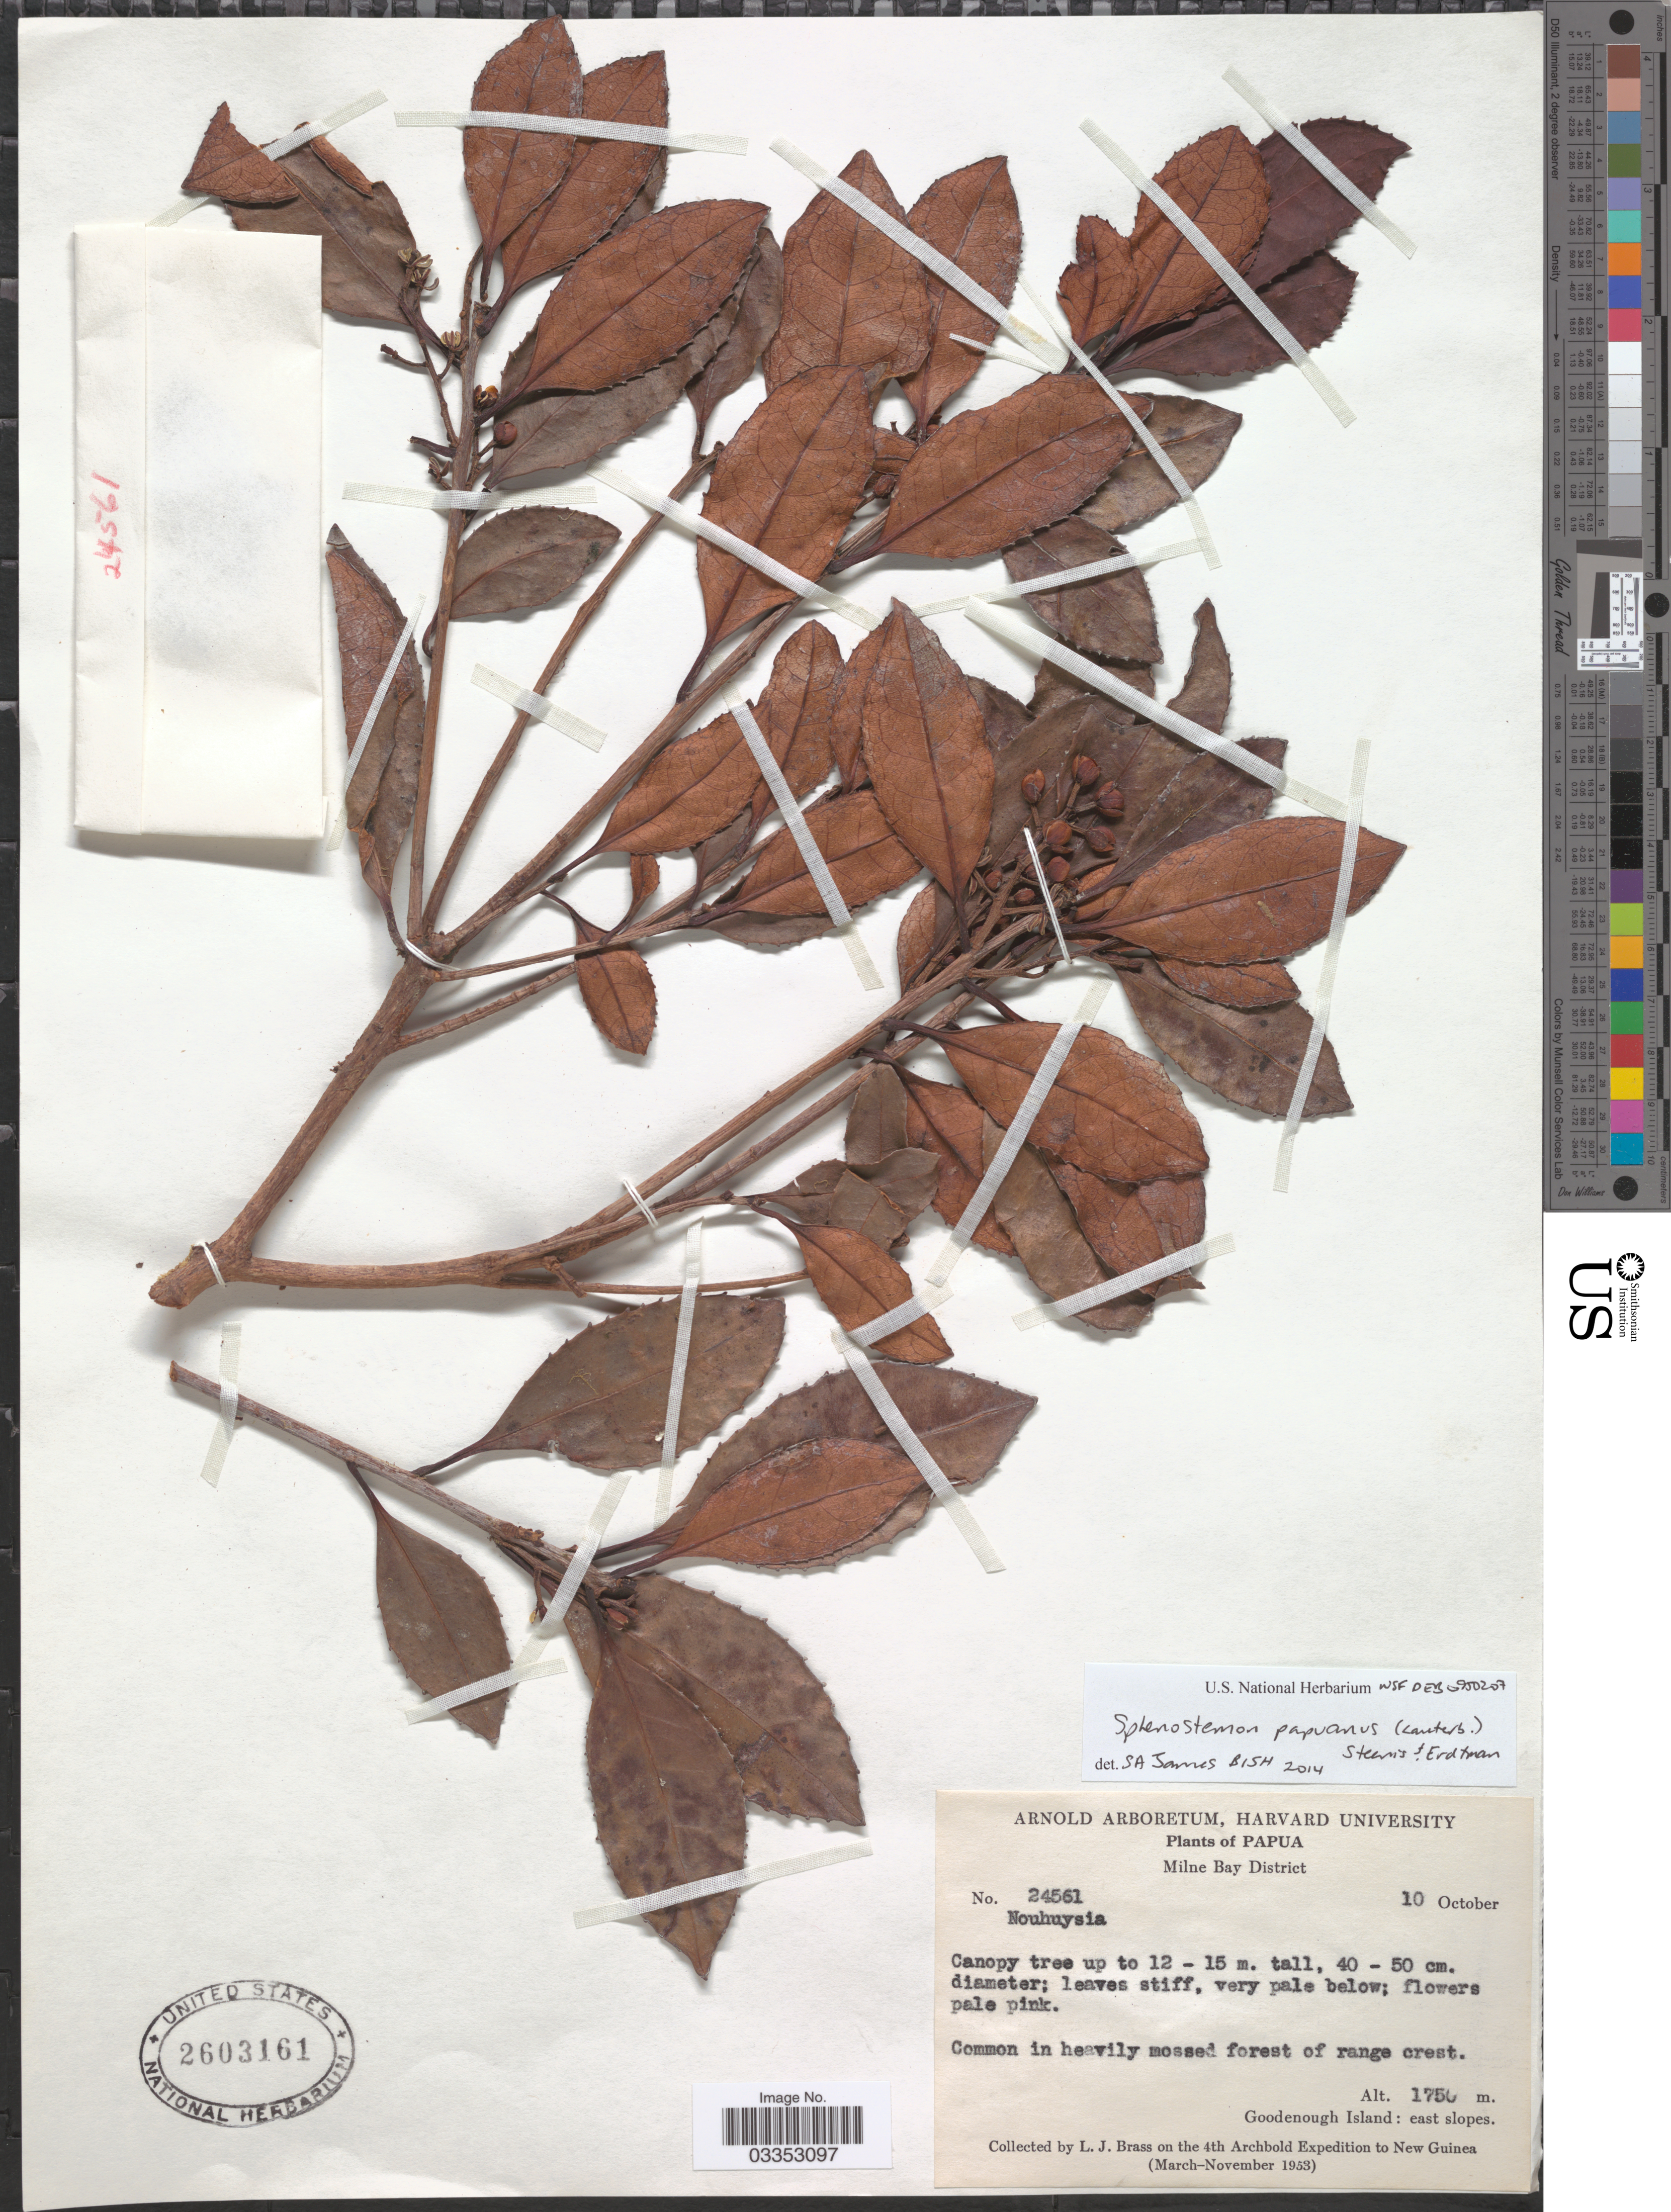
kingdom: Plantae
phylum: Tracheophyta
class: Magnoliopsida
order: Paracryphiales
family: Paracryphiaceae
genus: Sphenostemon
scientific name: Sphenostemon papuanus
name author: (Lauterb.) Steenis & Erdtm.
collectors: L. J. Brass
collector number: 24561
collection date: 1953-10-10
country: Papua New Guinea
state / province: Milne Bay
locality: Papua. Milne Bay District. Goodenough Island: east slopes. New Guinea.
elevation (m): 1750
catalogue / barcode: US 2603161